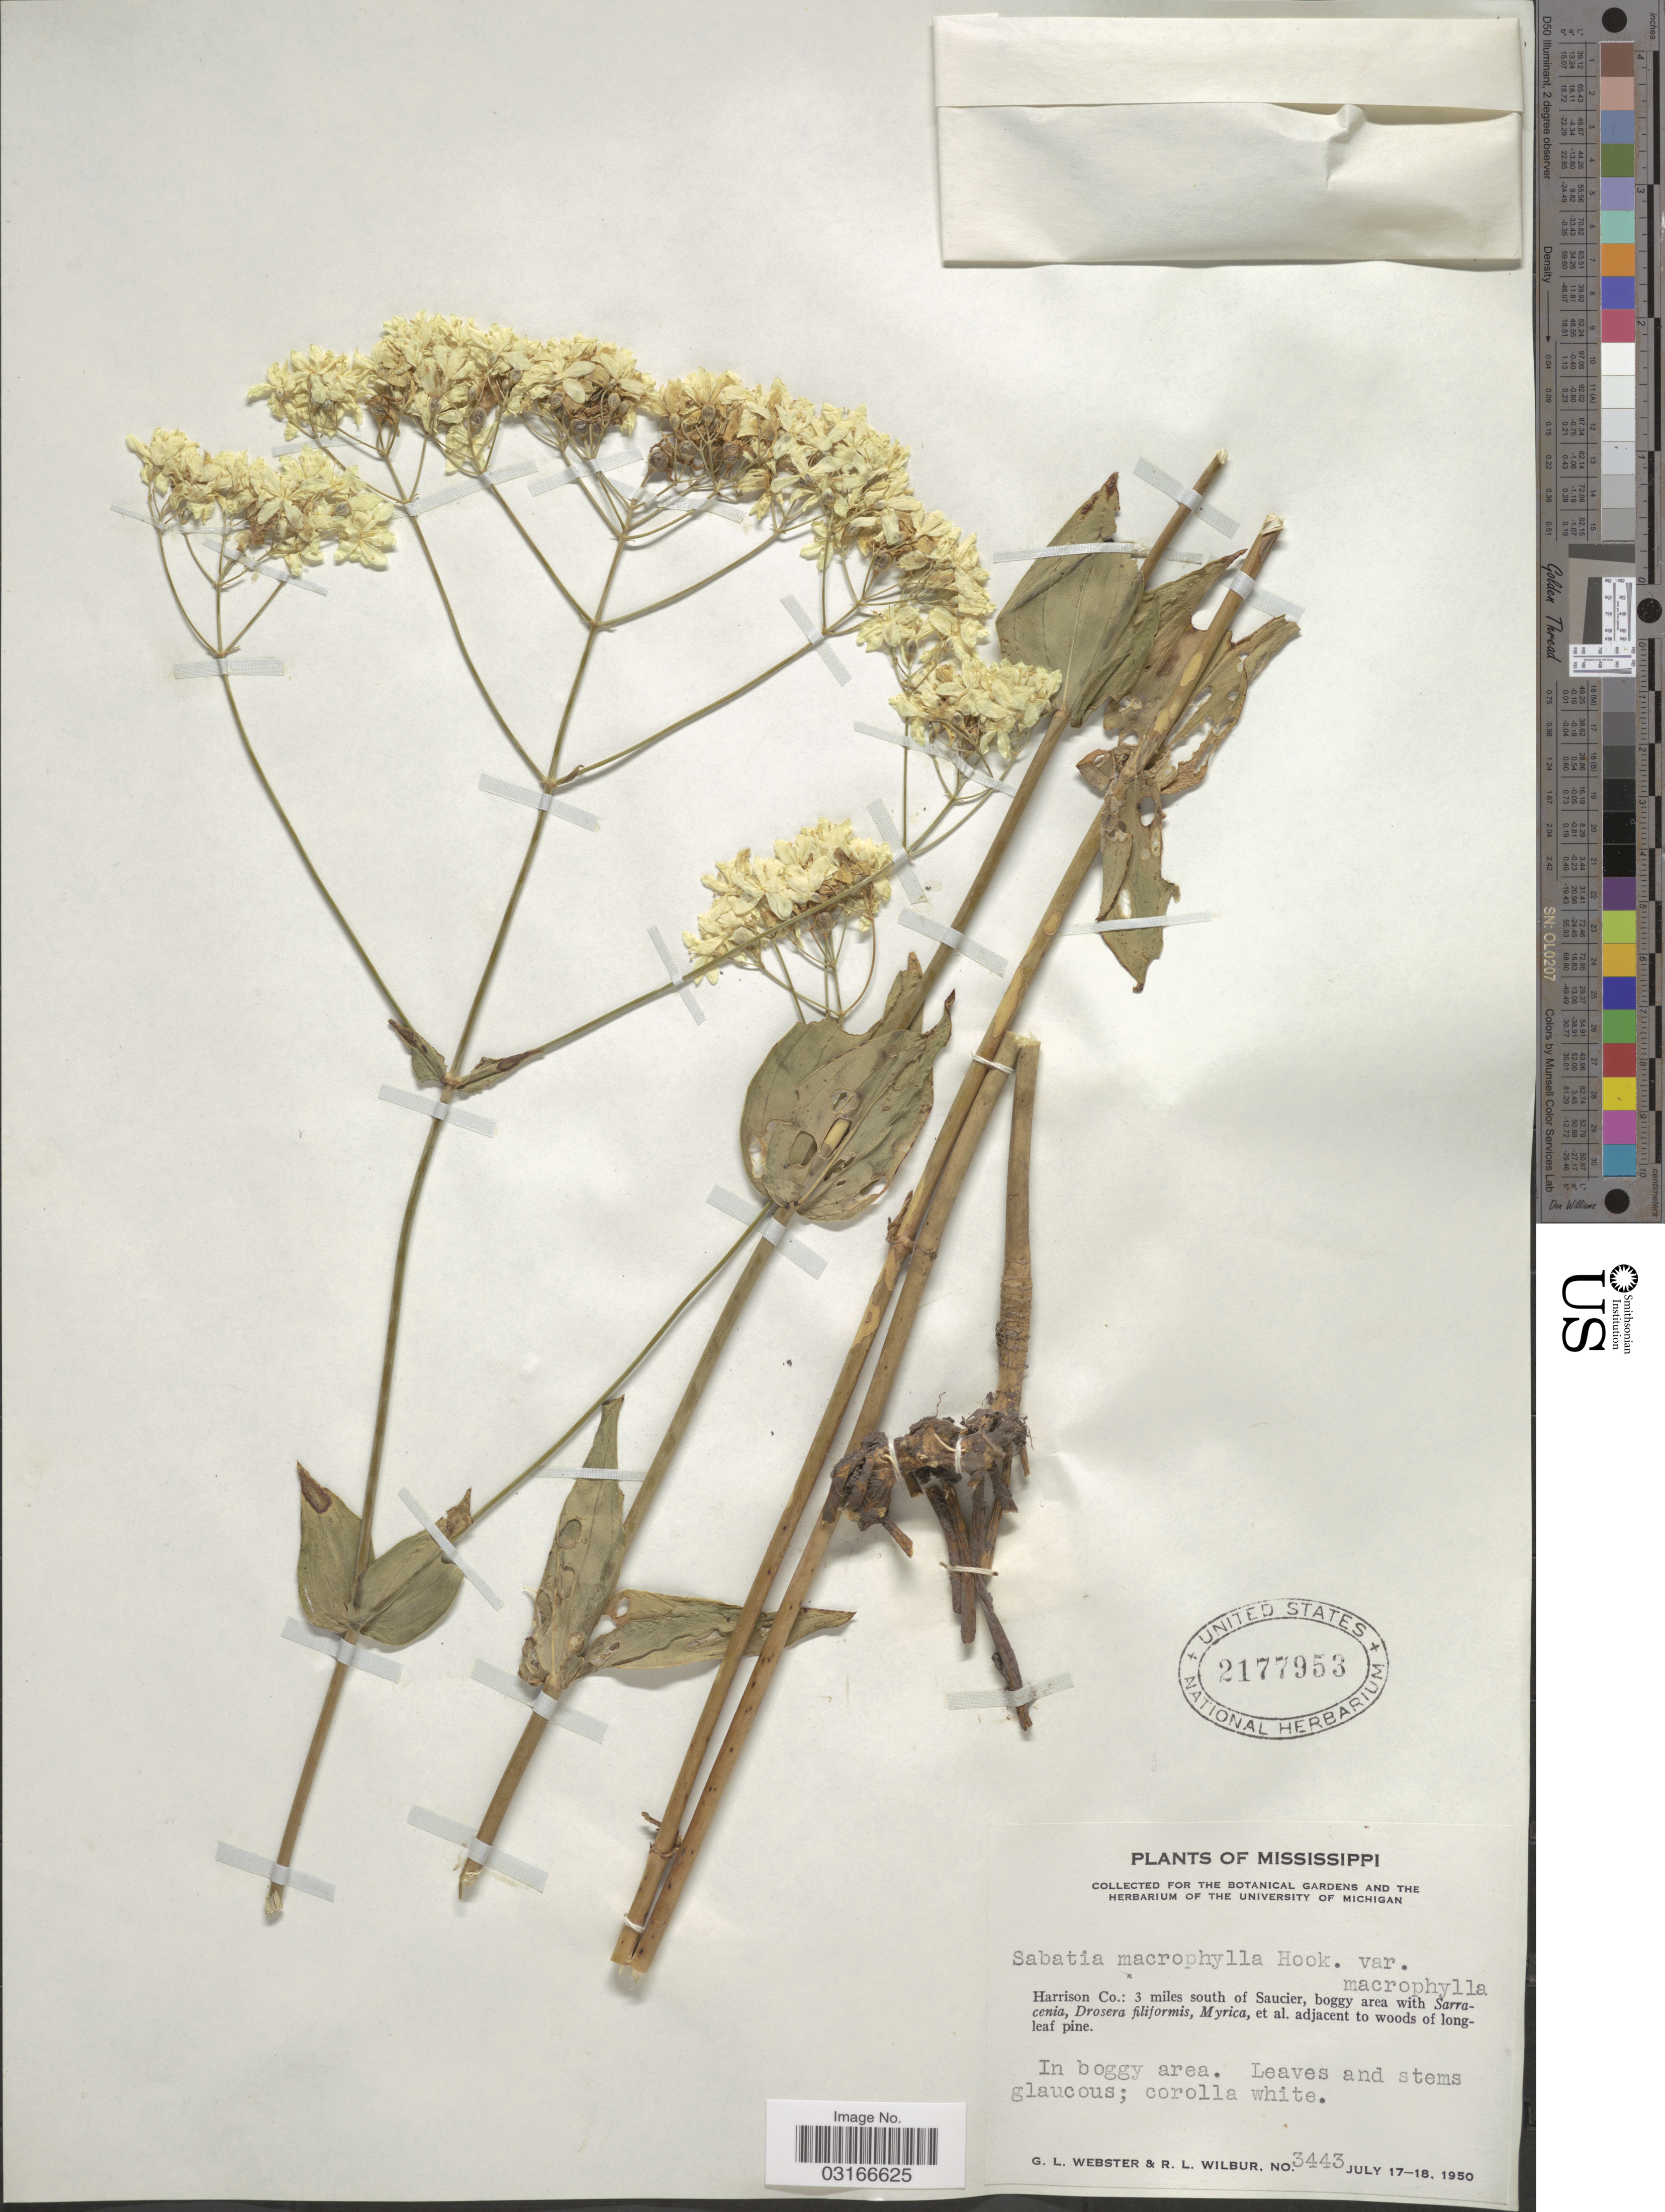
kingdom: Plantae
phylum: Tracheophyta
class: Magnoliopsida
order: Gentianales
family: Gentianaceae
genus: Sabatia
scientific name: Sabatia macrophylla var. macrophylla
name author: Hook.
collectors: G. L. Webster & R. L. Wilbur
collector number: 3443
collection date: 1950-07-17/1950-07-18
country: United States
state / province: Mississippi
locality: Harrison Co.: 3 miles south of Saucier, boggy area.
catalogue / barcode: US 2177953